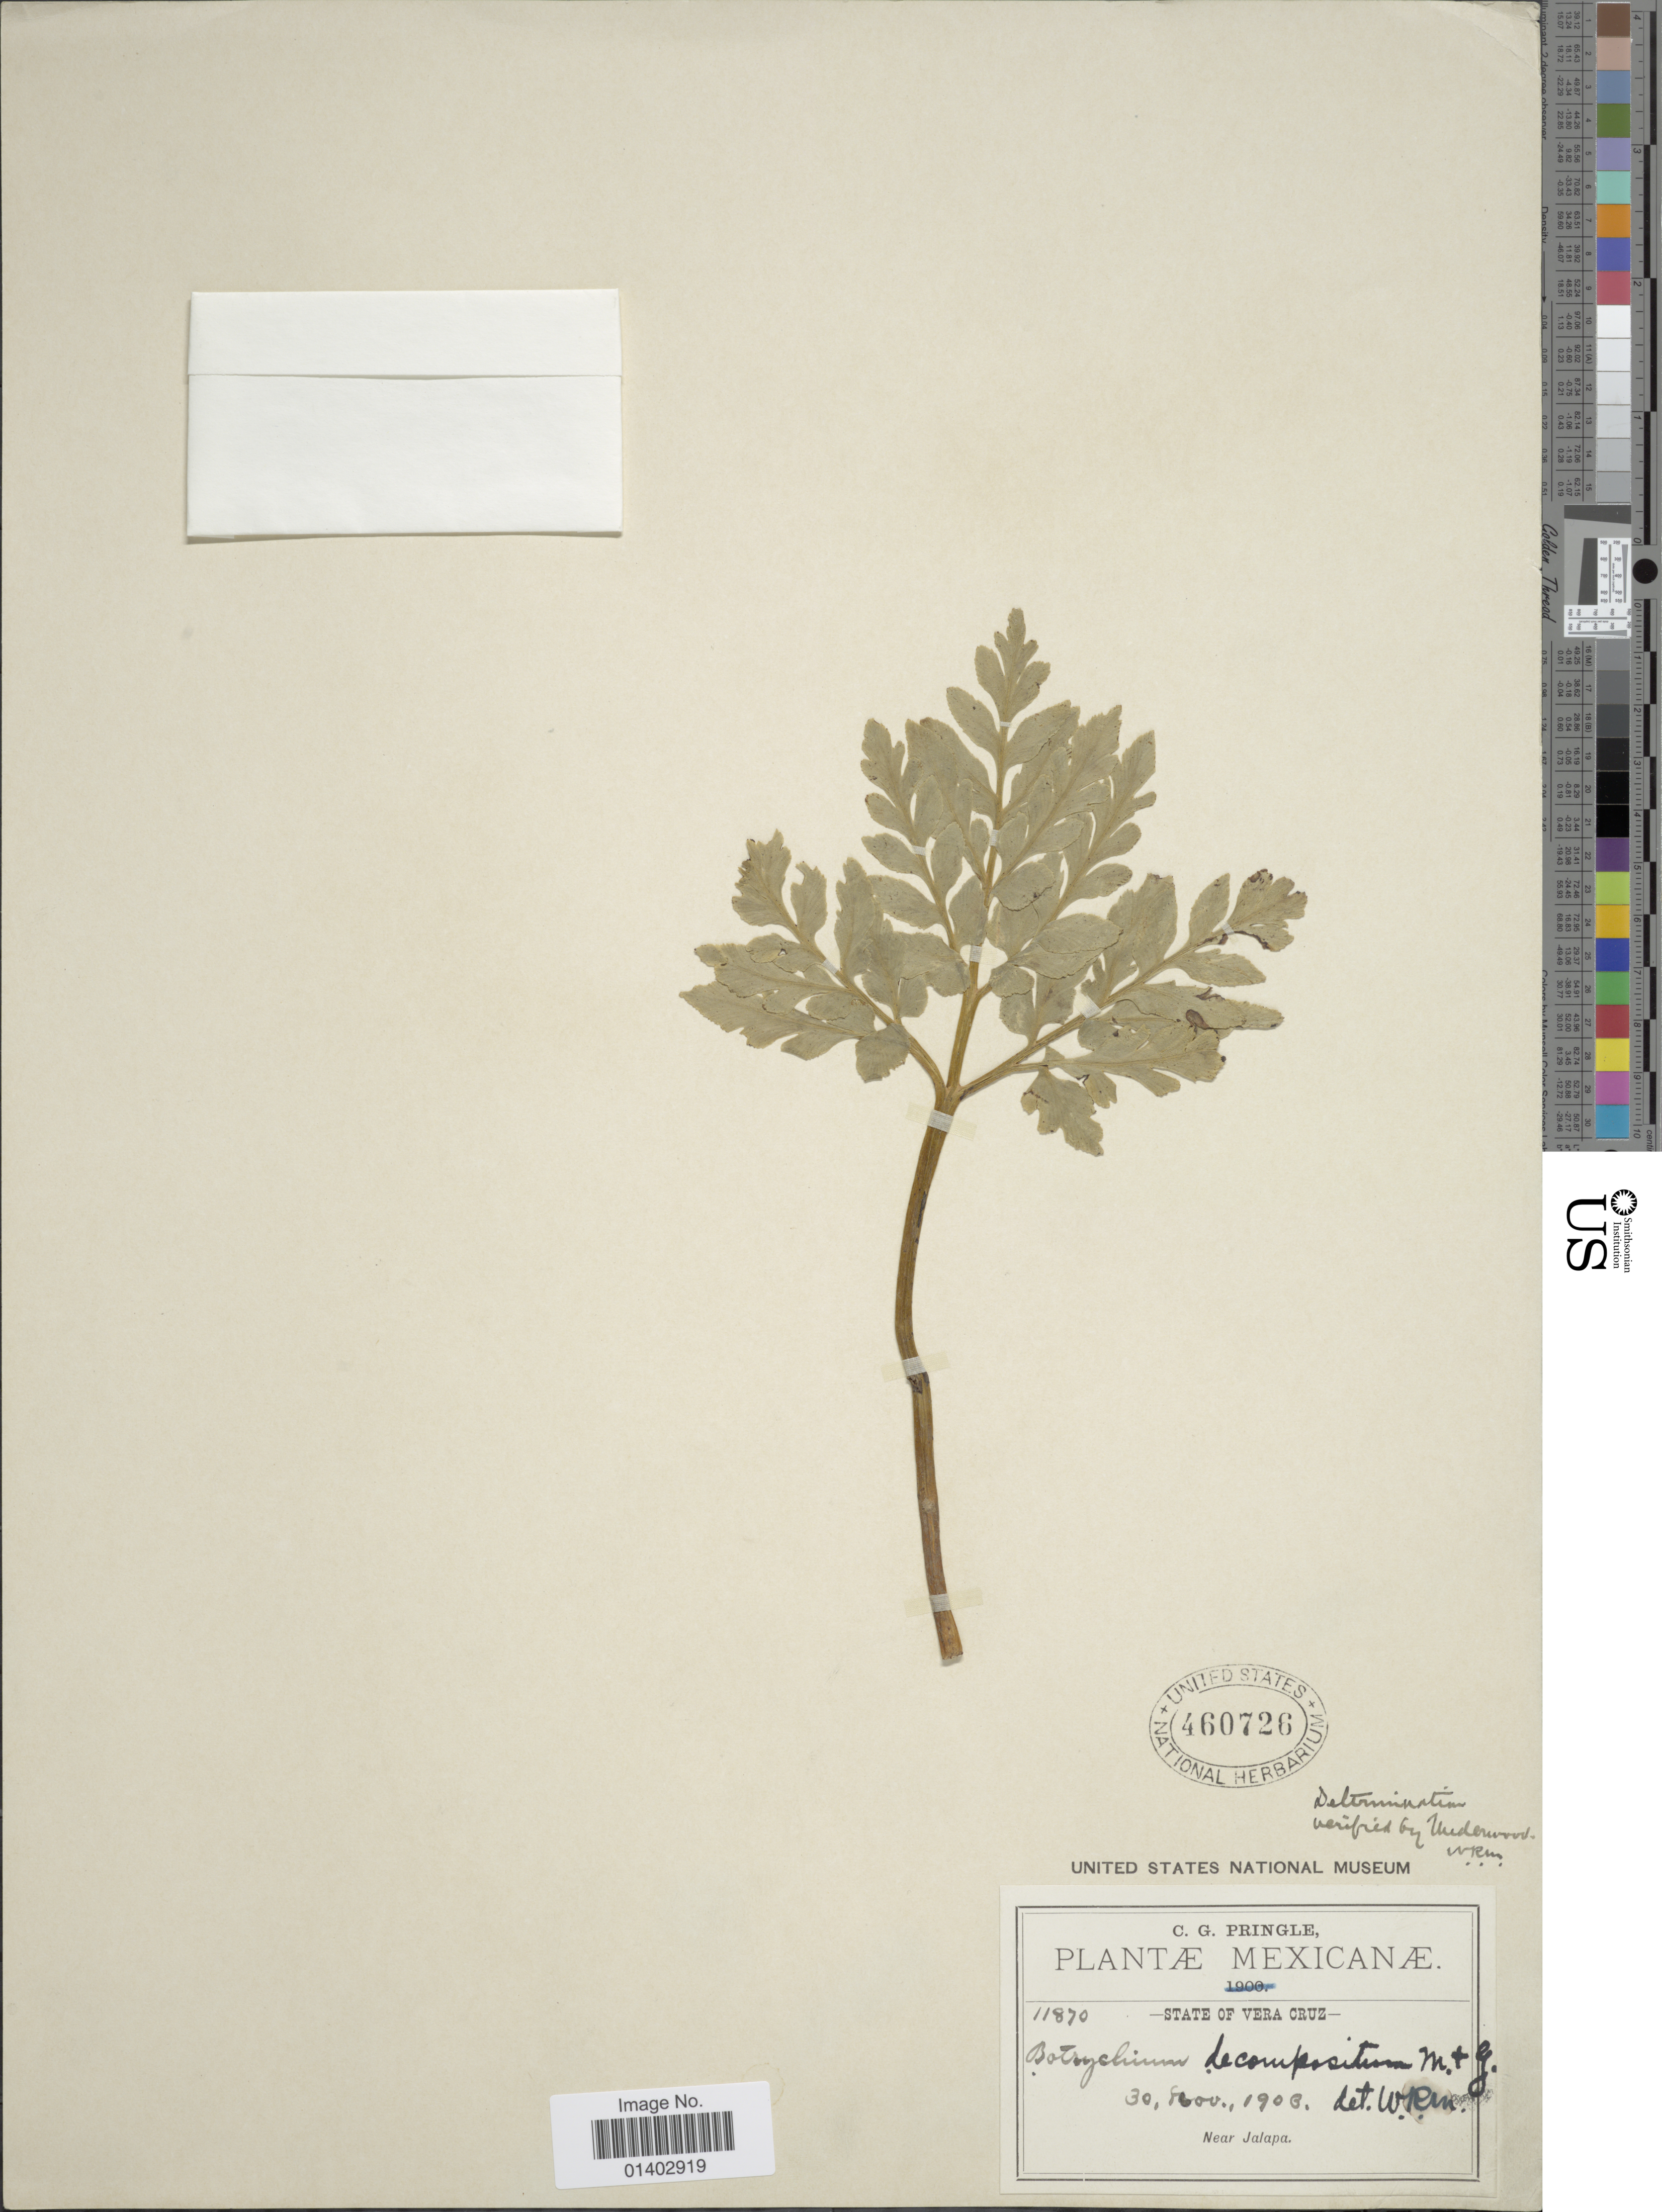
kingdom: Plantae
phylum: Tracheophyta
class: Polypodiopsida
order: Ophioglossales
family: Ophioglossaceae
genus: Botrychium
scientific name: Botrychium dissectum subsp. decompositum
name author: (M. Martens & Galeotti) R.T. Clausen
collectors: C. G. Pringle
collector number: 11870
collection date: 1903-11-30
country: Mexico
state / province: Veracruz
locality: State of Vera Cruz, Near Jalapa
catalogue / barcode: US 460726